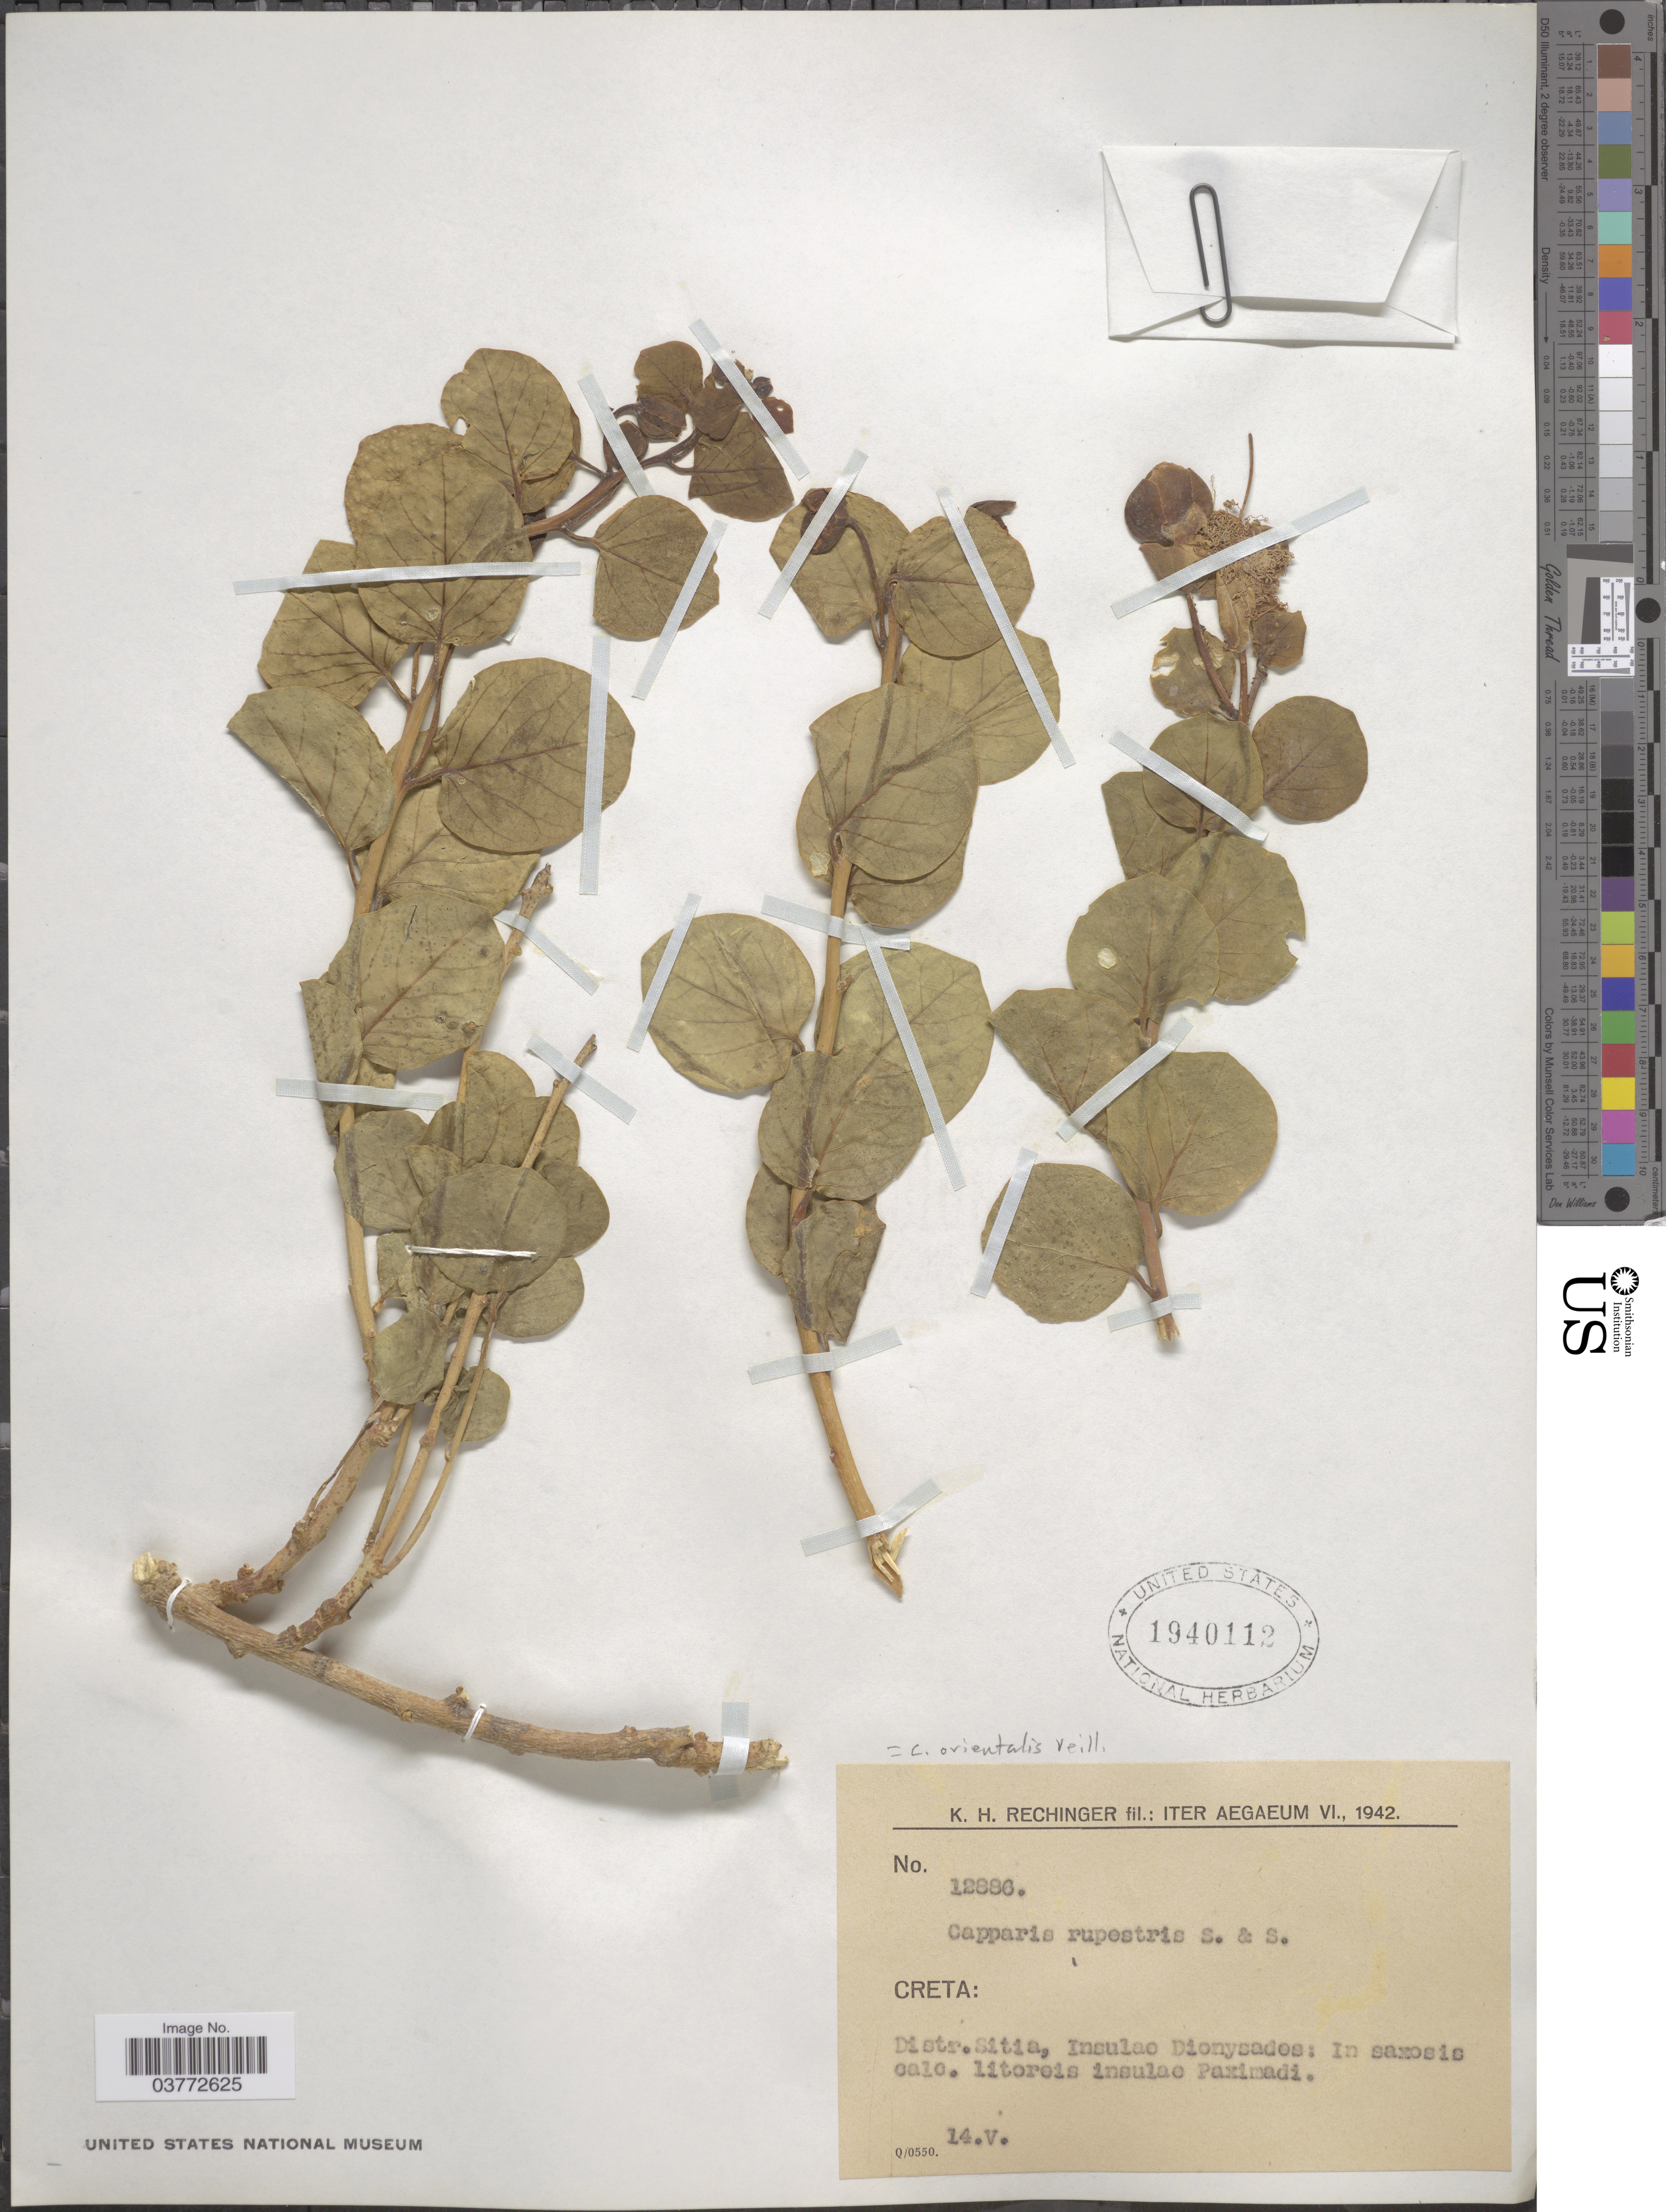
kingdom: Plantae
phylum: Tracheophyta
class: Magnoliopsida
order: Brassicales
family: Capparaceae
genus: Capparis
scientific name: Capparis orientalis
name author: Veill.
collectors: K. H. Rechinger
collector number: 12886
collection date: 1942-05-14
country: Greece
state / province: Crete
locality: Iter Aegaeum. Distr. Sitia, Insulae Dionysades: In saxosis calc. litoreis insulae Paximadi.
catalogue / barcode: US 1940112